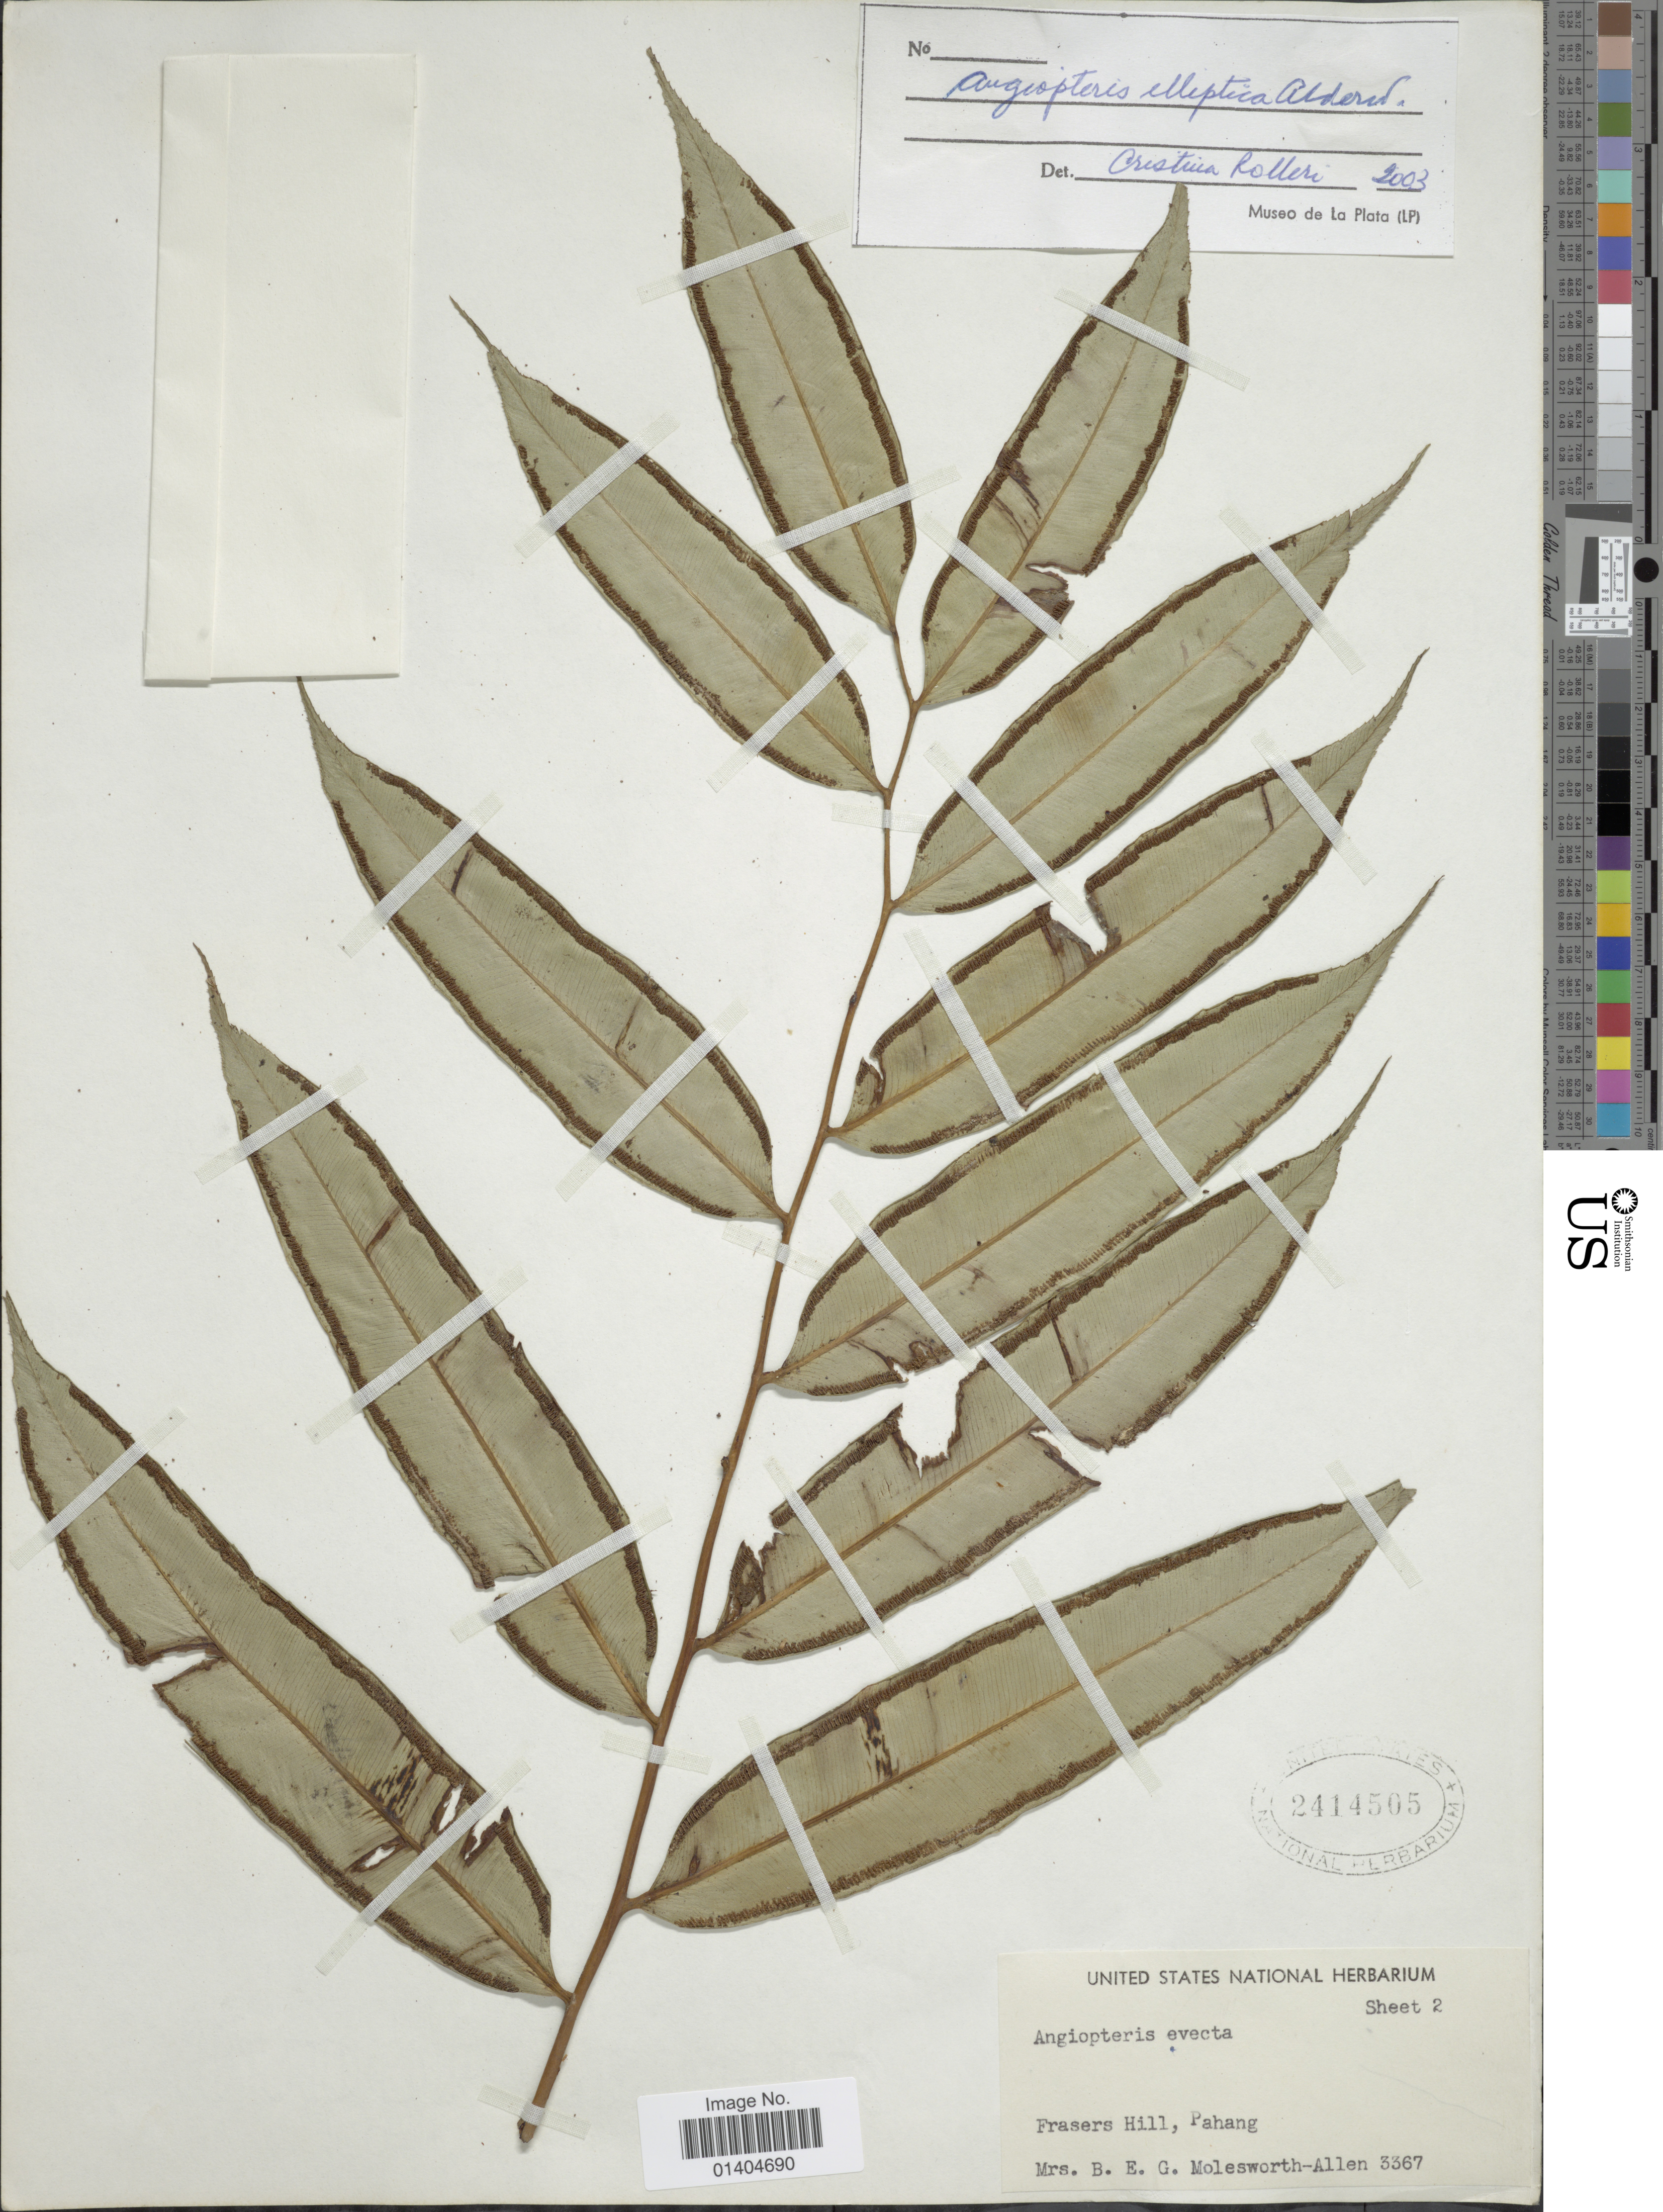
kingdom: Plantae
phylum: Tracheophyta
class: Polypodiopsida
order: Marattiales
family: Marattiaceae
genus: Angiopteris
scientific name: Angiopteris elliptica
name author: Alderw.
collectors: Mrs. B. E. G. Molesworth-Allen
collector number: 3367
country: Malaysia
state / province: Pahang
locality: Frasers Hill.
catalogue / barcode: US 2414505